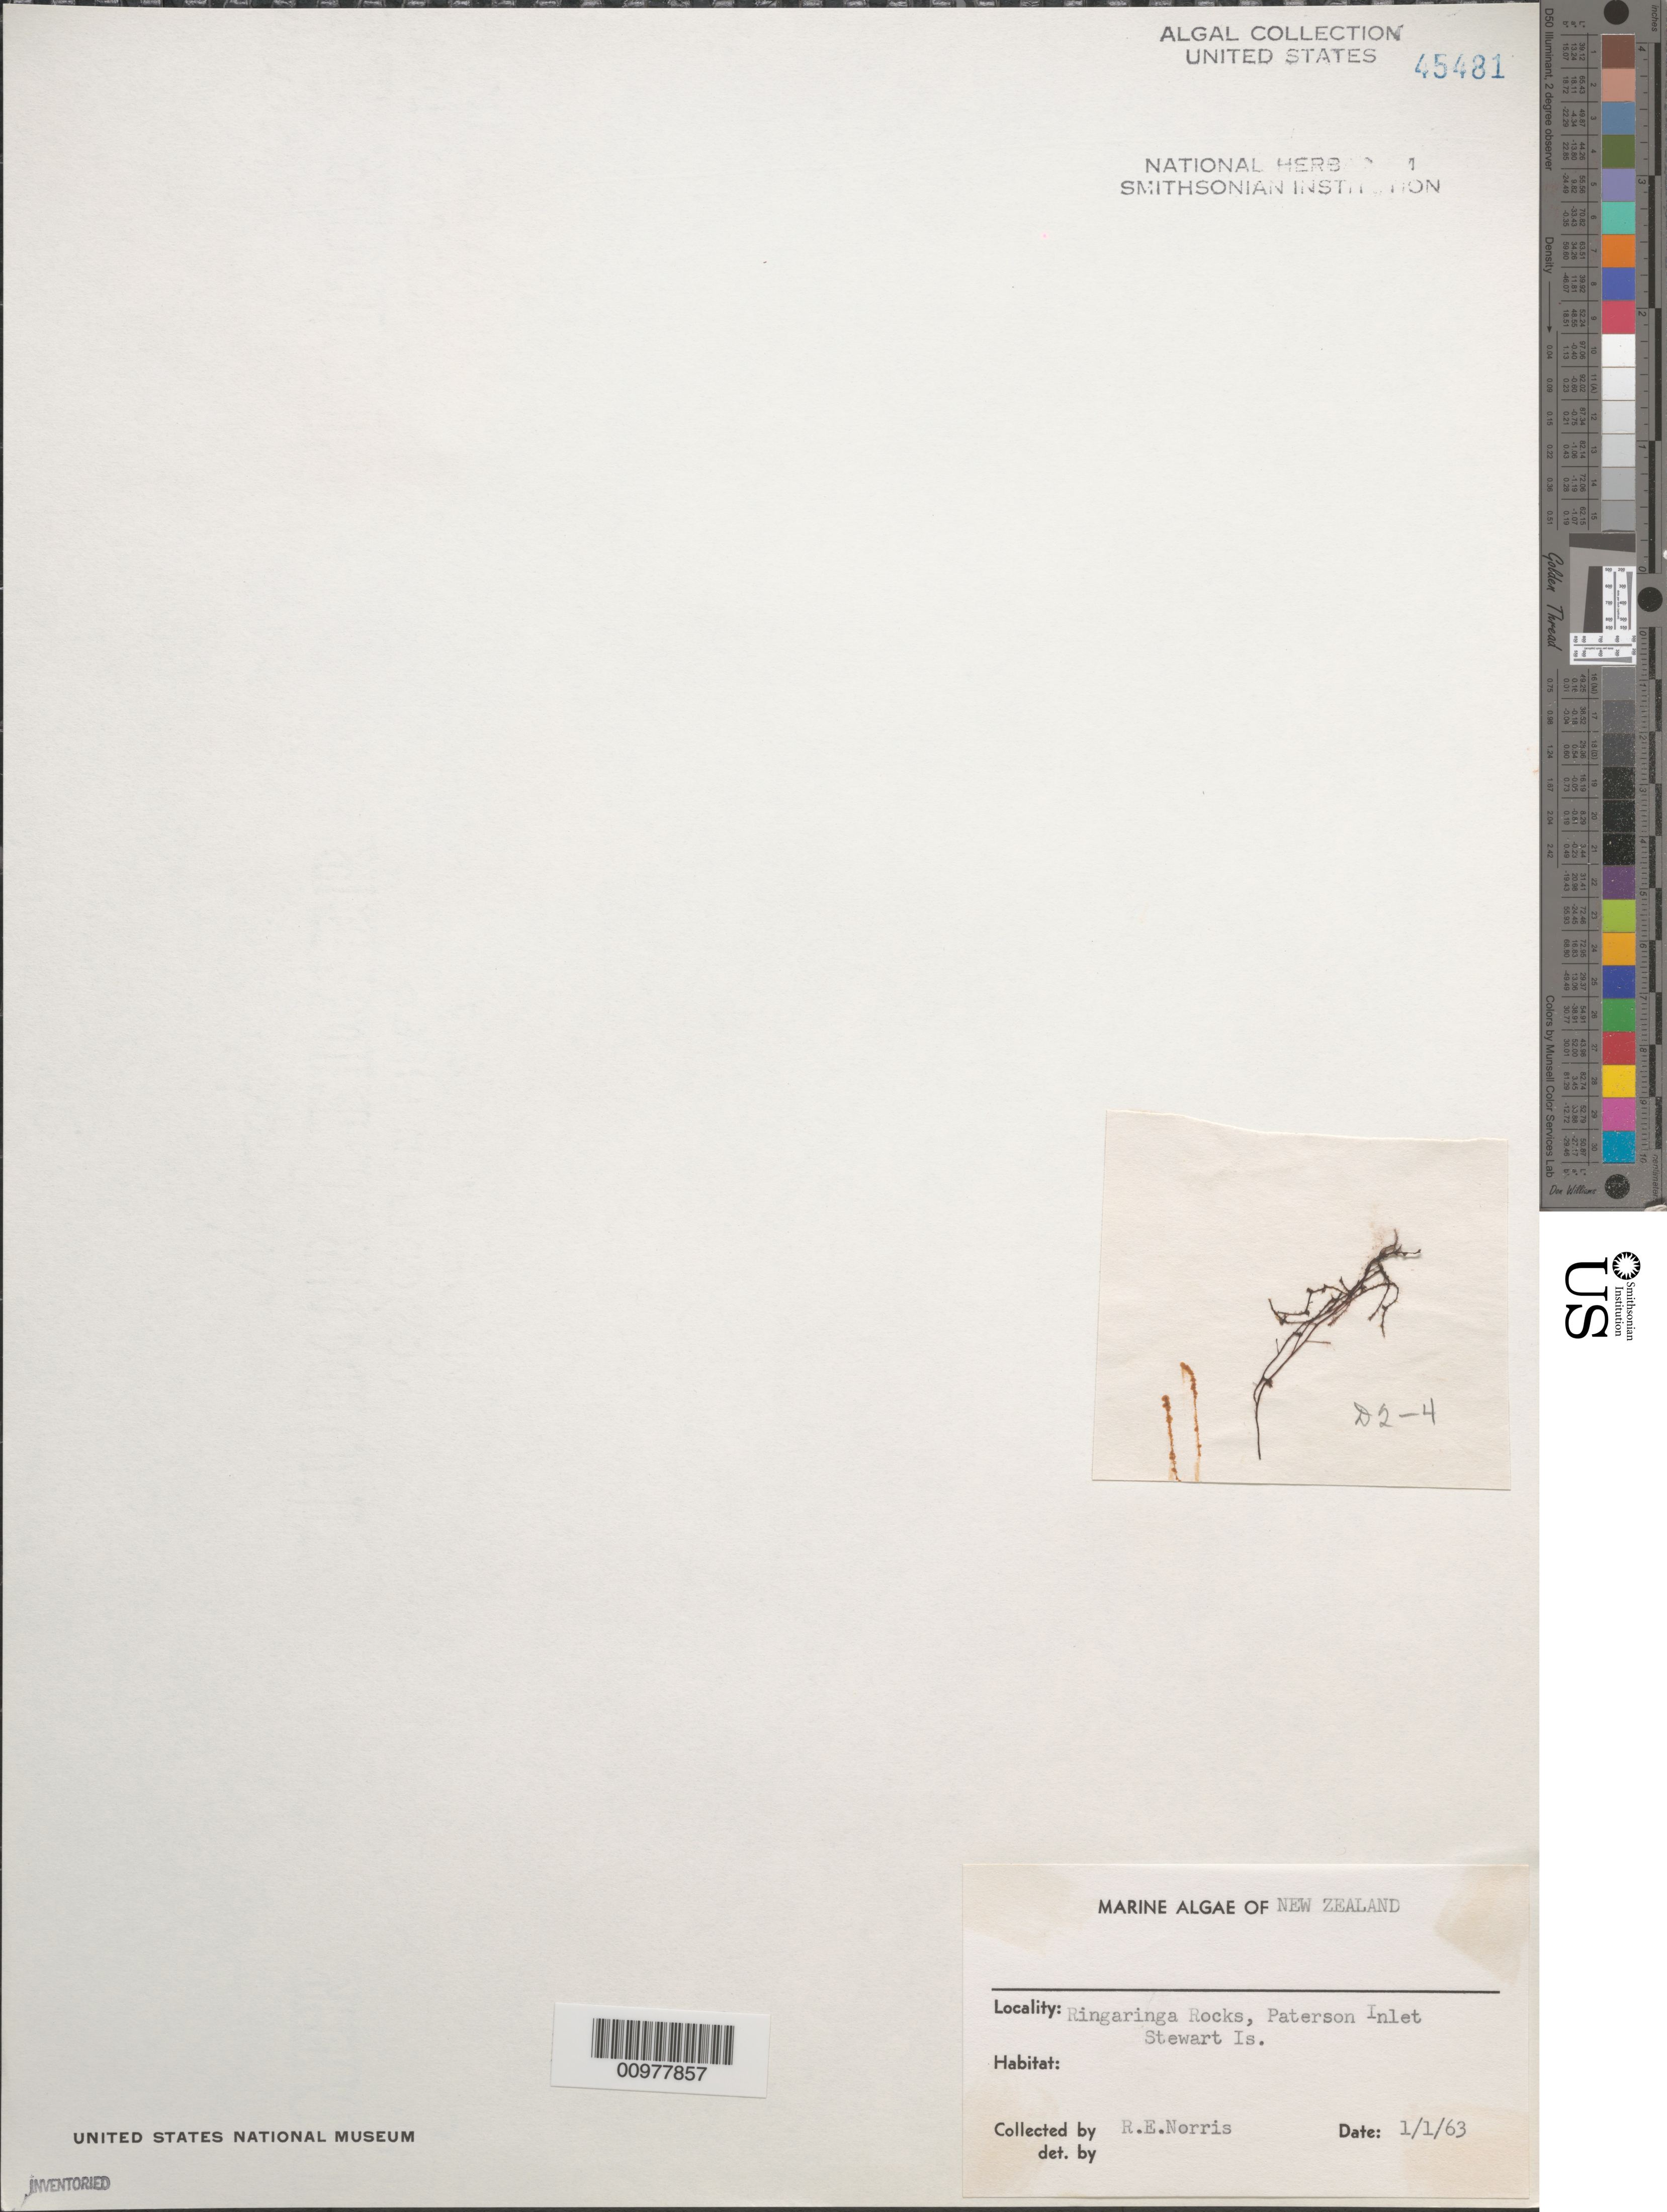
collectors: R. E. Norris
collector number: D2-4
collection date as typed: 01 Jan 1963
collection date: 1963-01-01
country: New Zealand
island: Stewart Island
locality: Ringaringa Rocks, Paterson Inlet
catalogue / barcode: US 45481